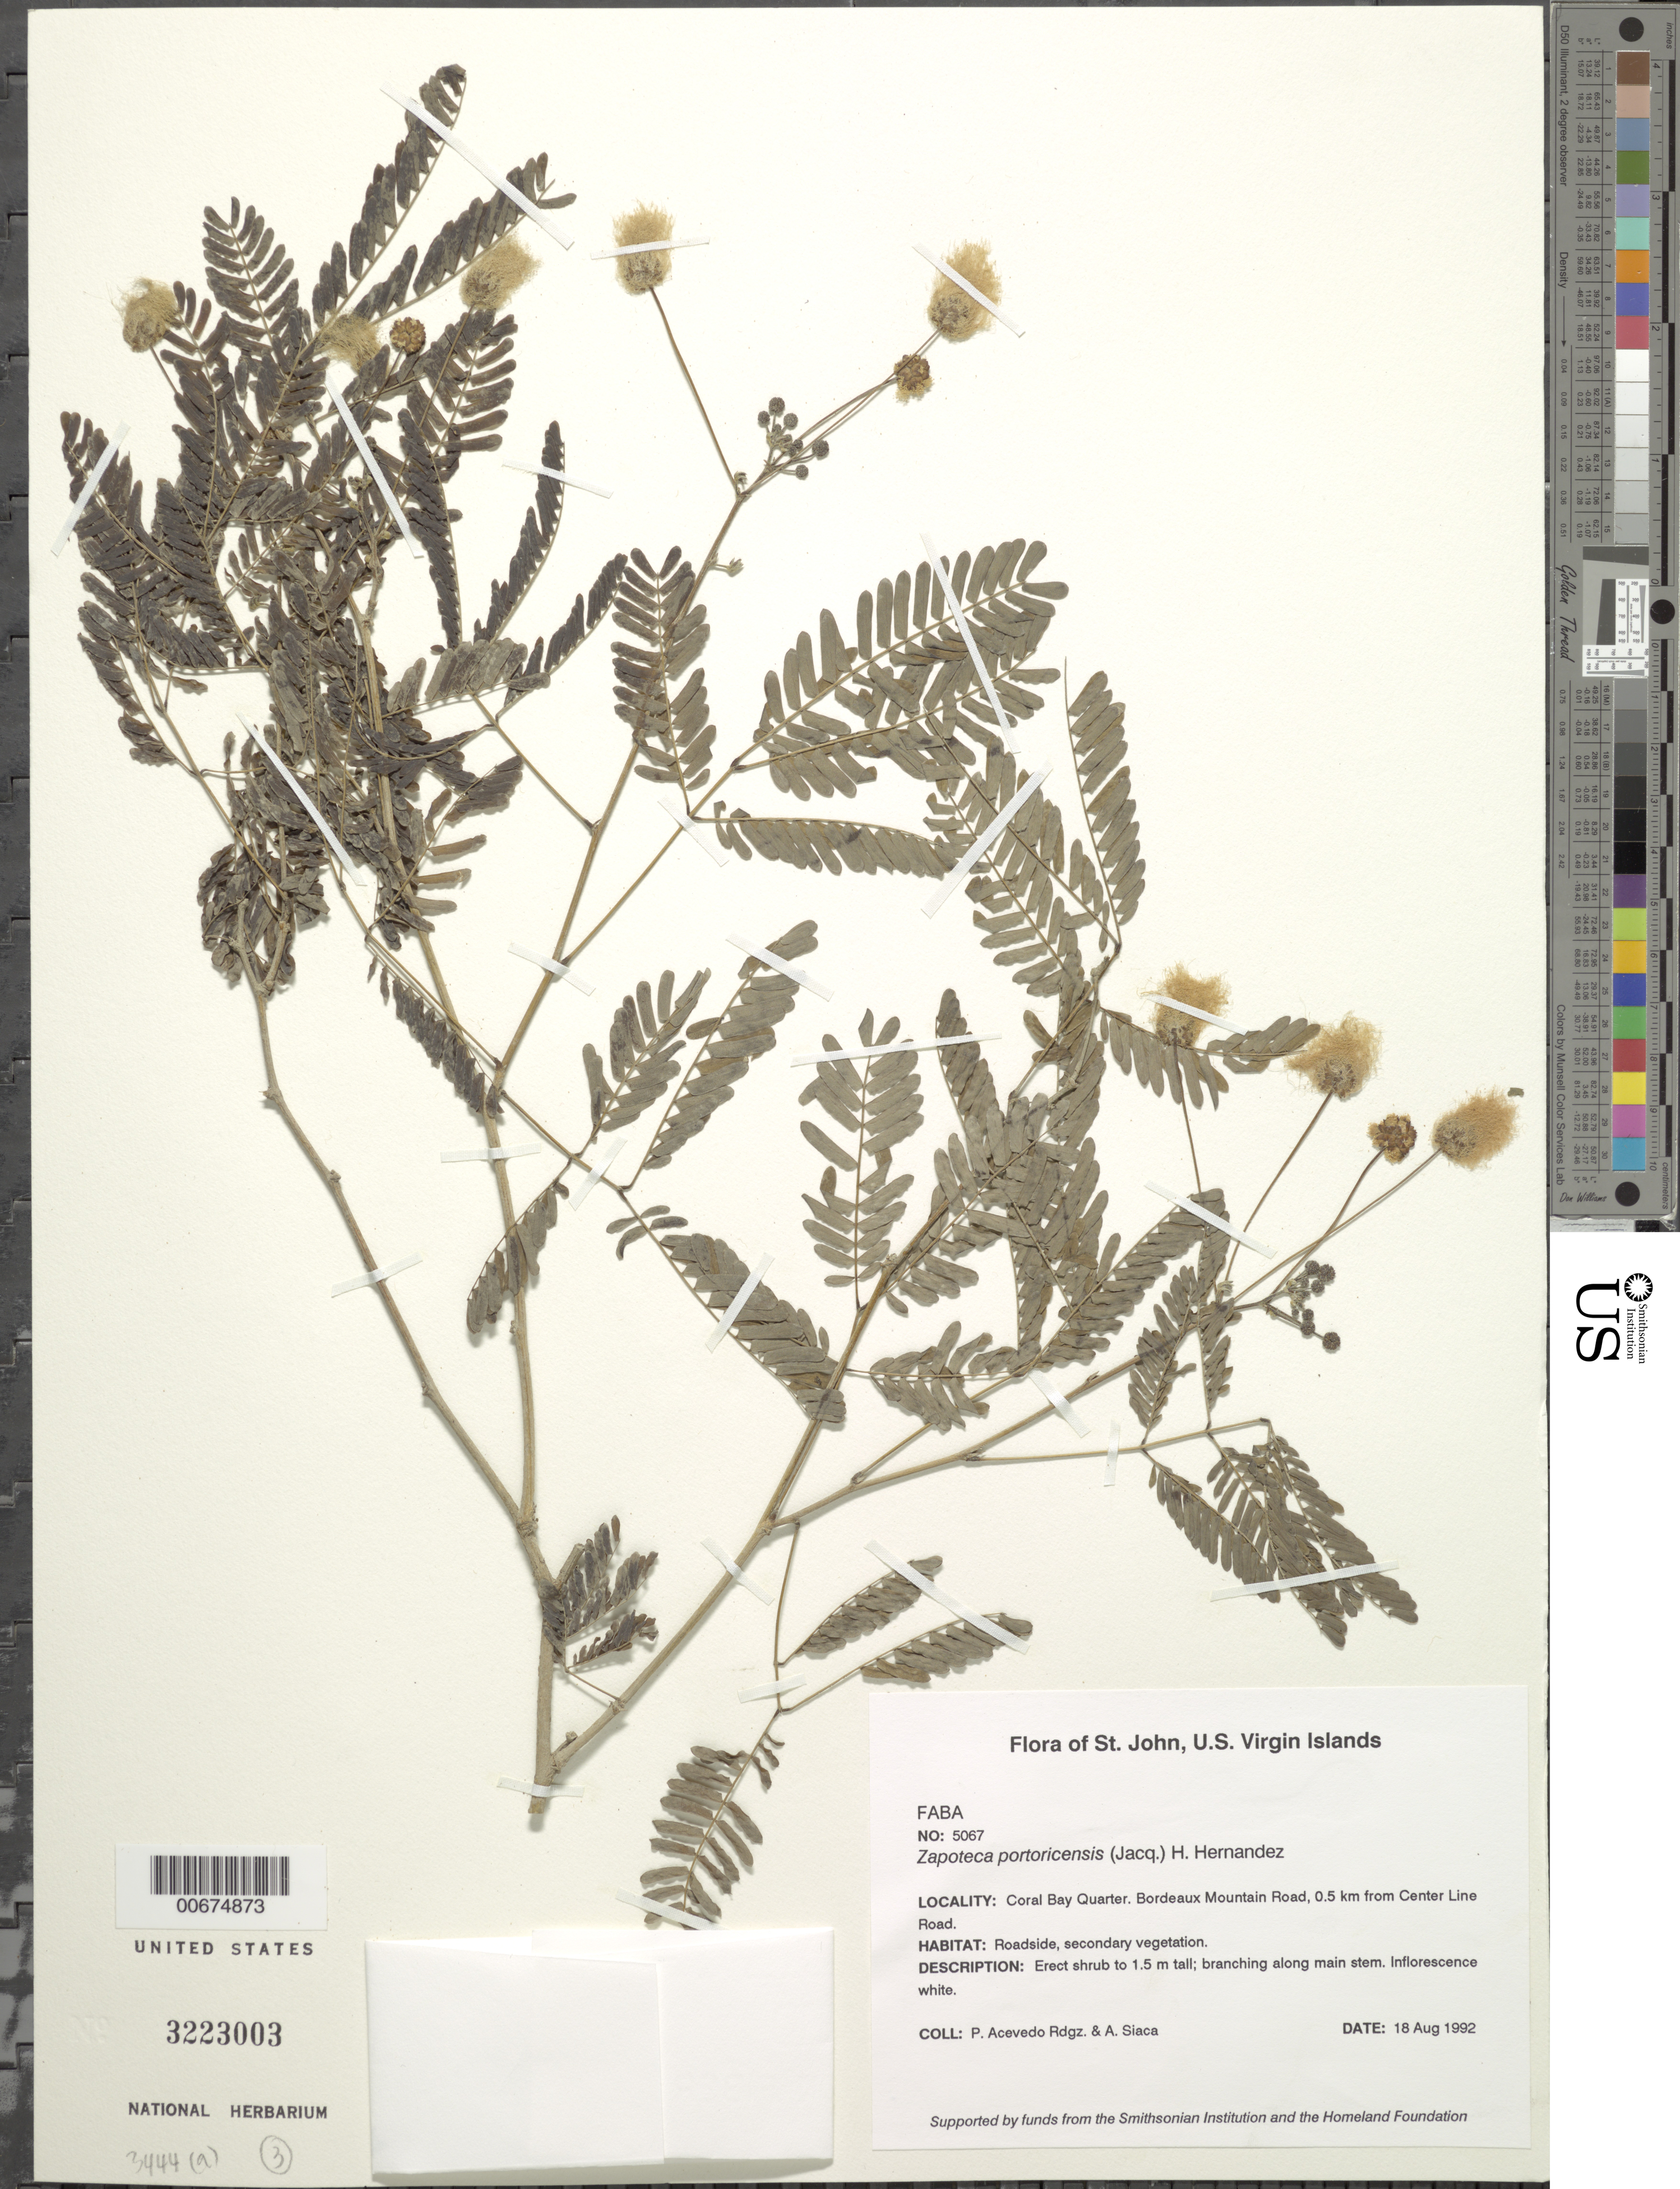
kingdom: Plantae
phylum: Tracheophyta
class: Magnoliopsida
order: Fabales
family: Fabaceae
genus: Zapoteca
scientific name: Zapoteca portoricensis subsp. portoricensis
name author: (Jacq.) H.M. Hern.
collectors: P. Acevedo-Rodr. & A. Siaca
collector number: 5067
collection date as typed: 18 Aug 1992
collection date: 1992-08-18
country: U.S. Virgin Islands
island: St. John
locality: Coral Bay Quarter; along dirt road to Bordeaux Mountain., 0.5 km from Center Line Road.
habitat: Roadside, secondary vegetation.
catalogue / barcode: US 3223003